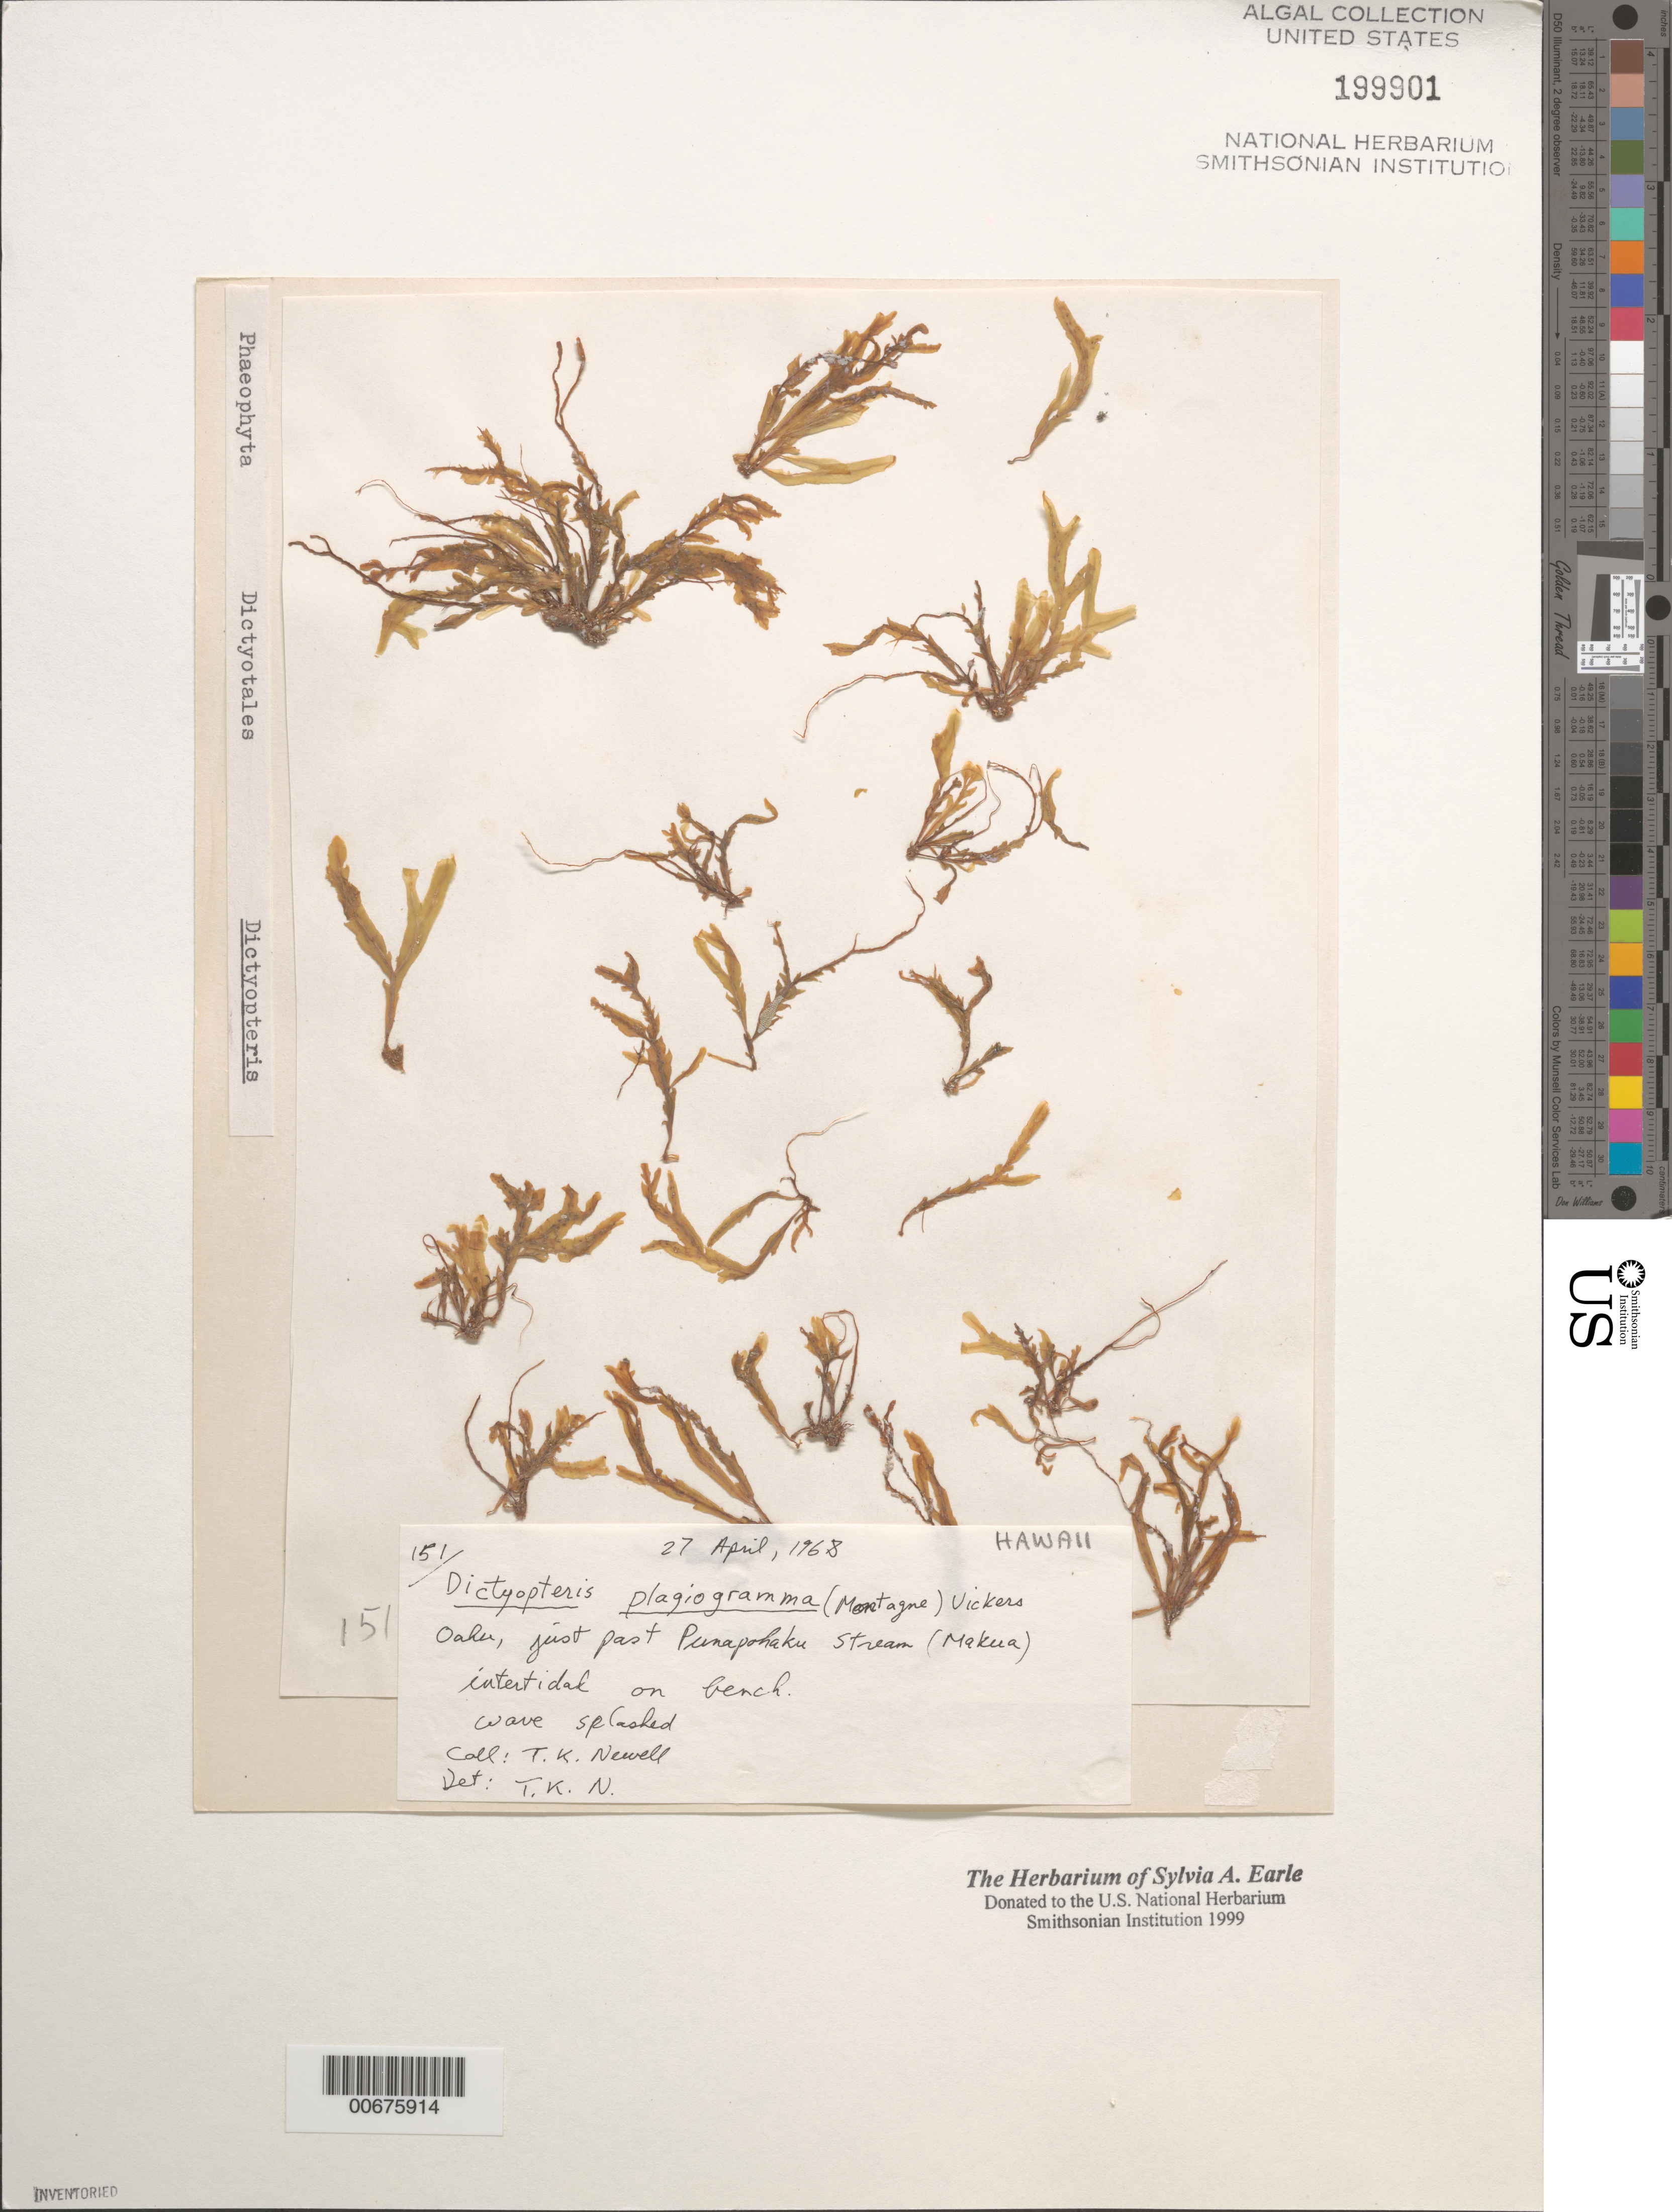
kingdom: Chromista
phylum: Ochrophyta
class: Phaeophyceae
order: Dictyotales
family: Dictyotaceae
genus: Dictyopteris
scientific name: Dictyopteris plagiogramma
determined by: Newell, Thomas K.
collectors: T. K. Newell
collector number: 151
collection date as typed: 27 Apr 1968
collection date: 1968-04-27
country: United States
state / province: Hawaii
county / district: Honolulu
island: Oahu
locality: Makua, near Punapohaku Stream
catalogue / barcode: US 199901